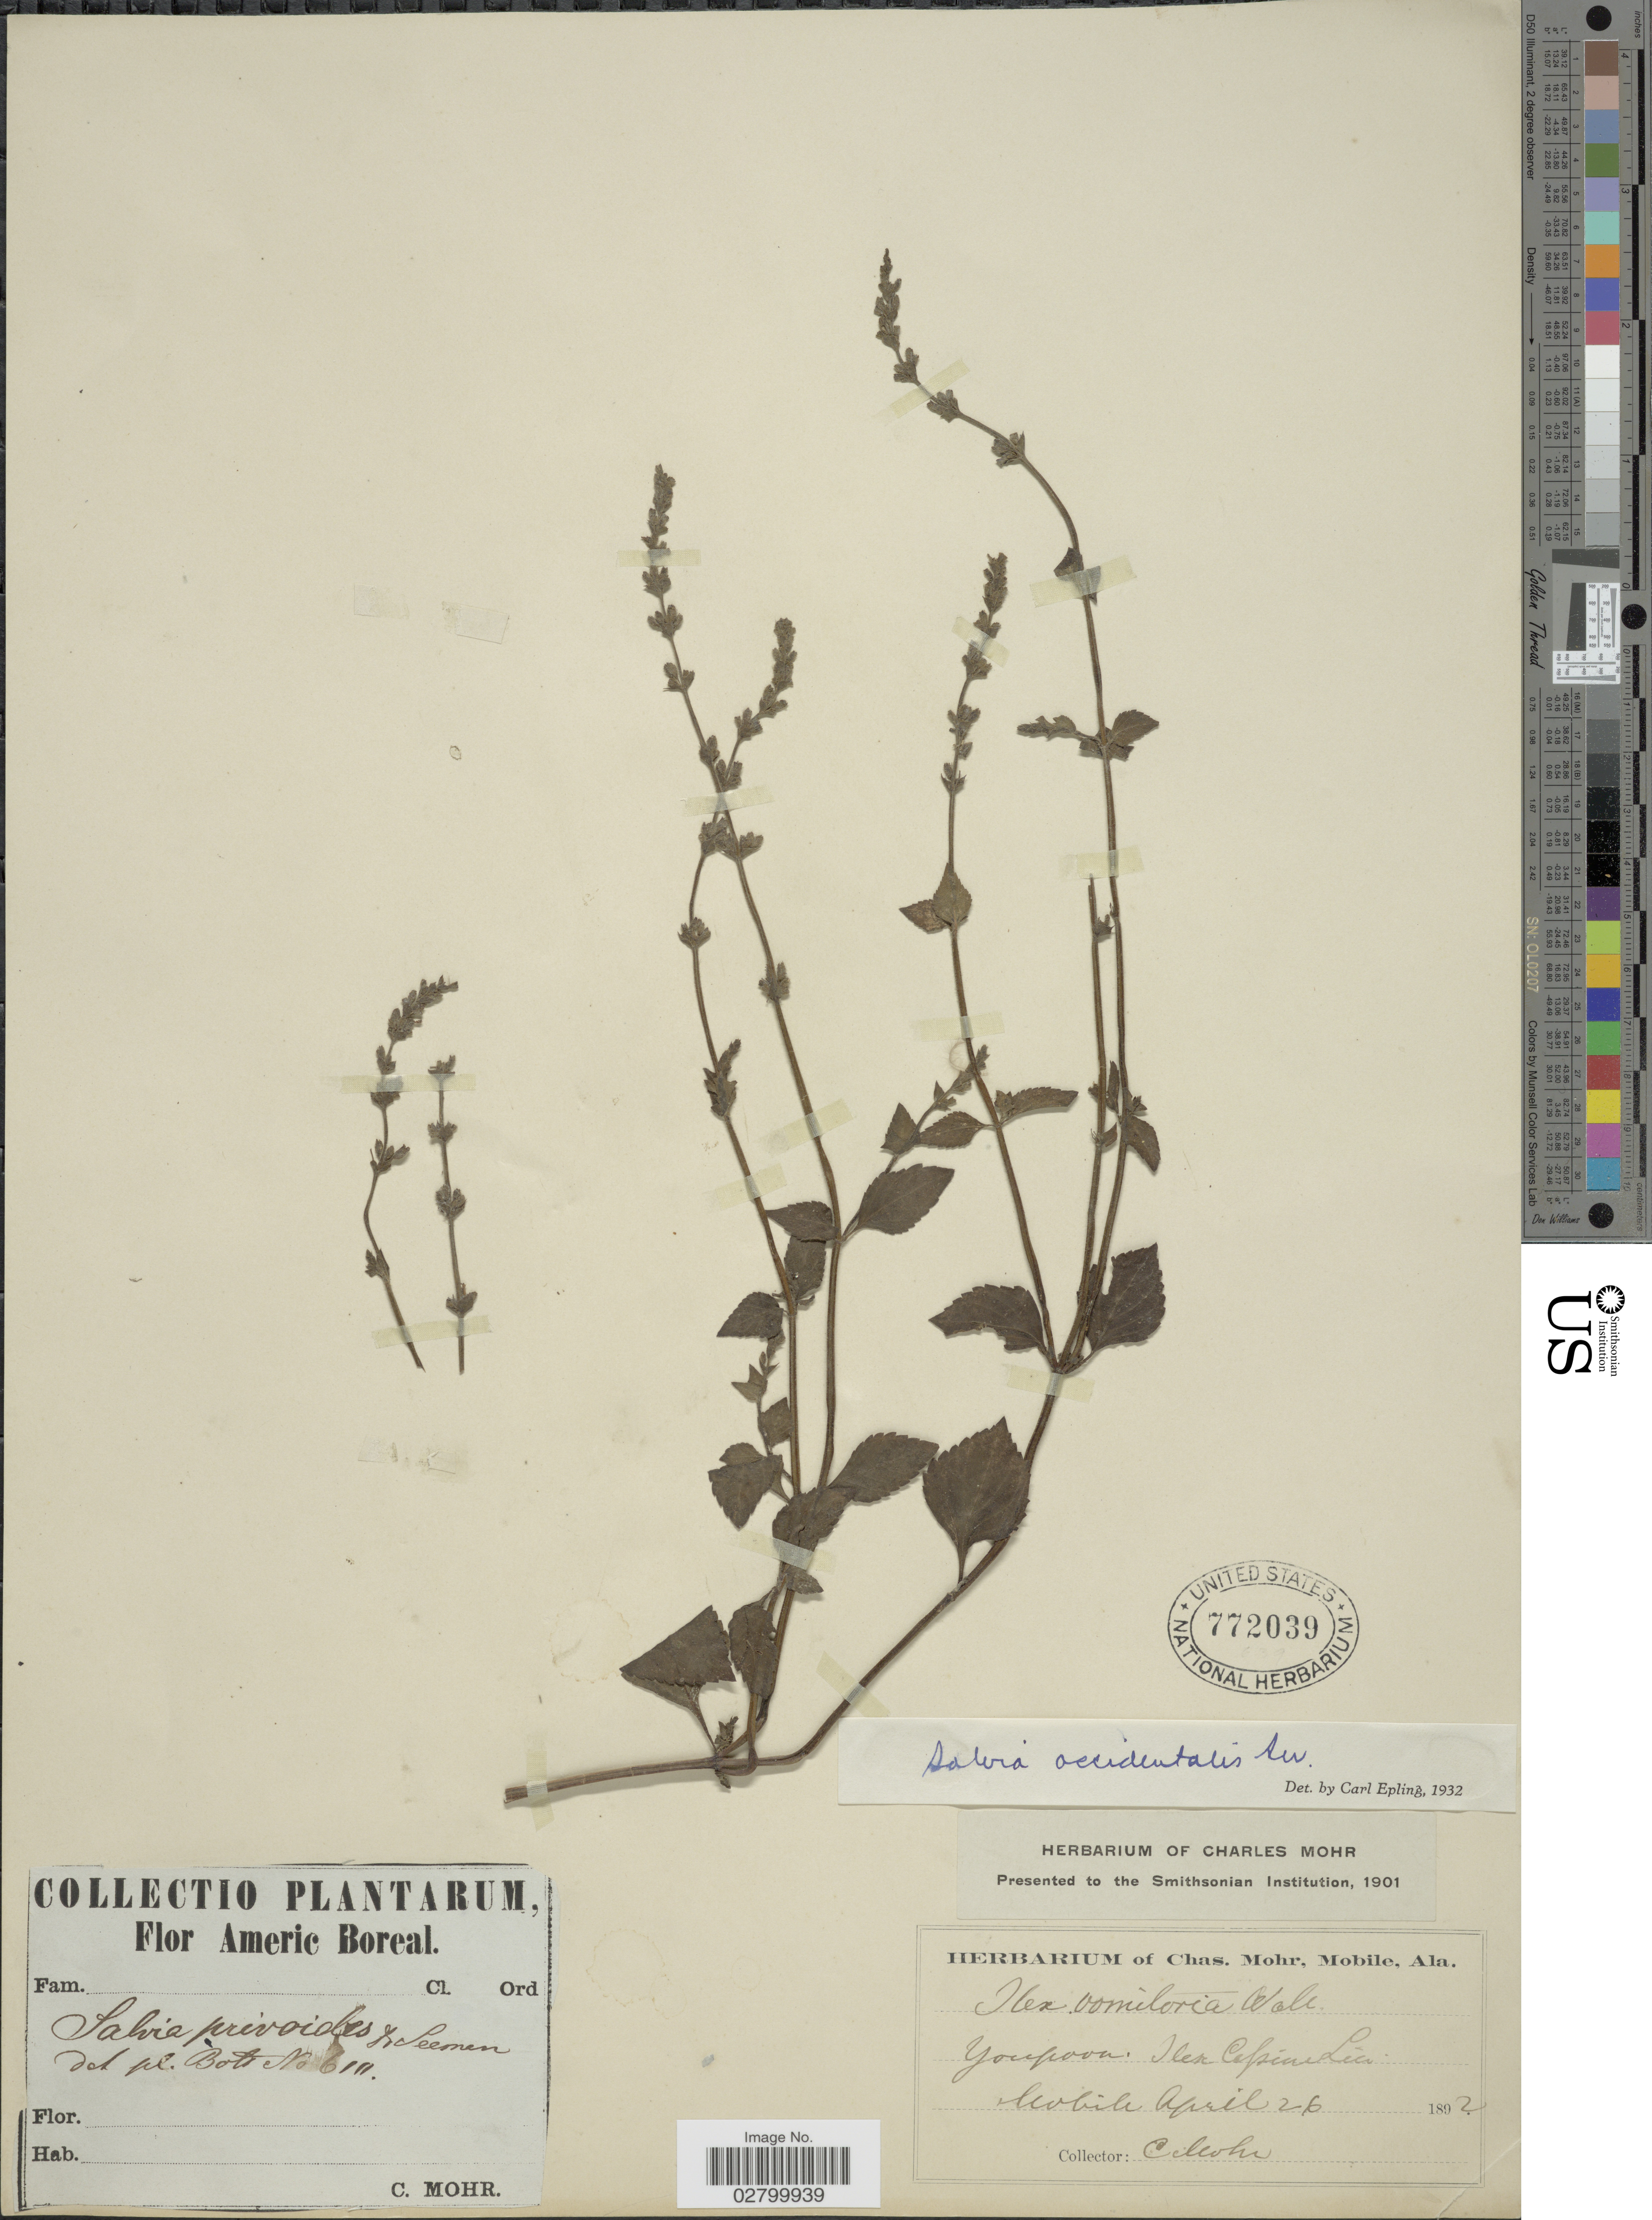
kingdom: Plantae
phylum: Tracheophyta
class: Magnoliopsida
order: Lamiales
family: Lamiaceae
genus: Salvia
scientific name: Salvia occidentalis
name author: Sw.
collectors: Mohr, C. T. (herbarium)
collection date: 1892-04-26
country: United States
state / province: Alabama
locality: Mobile.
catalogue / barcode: US 772039